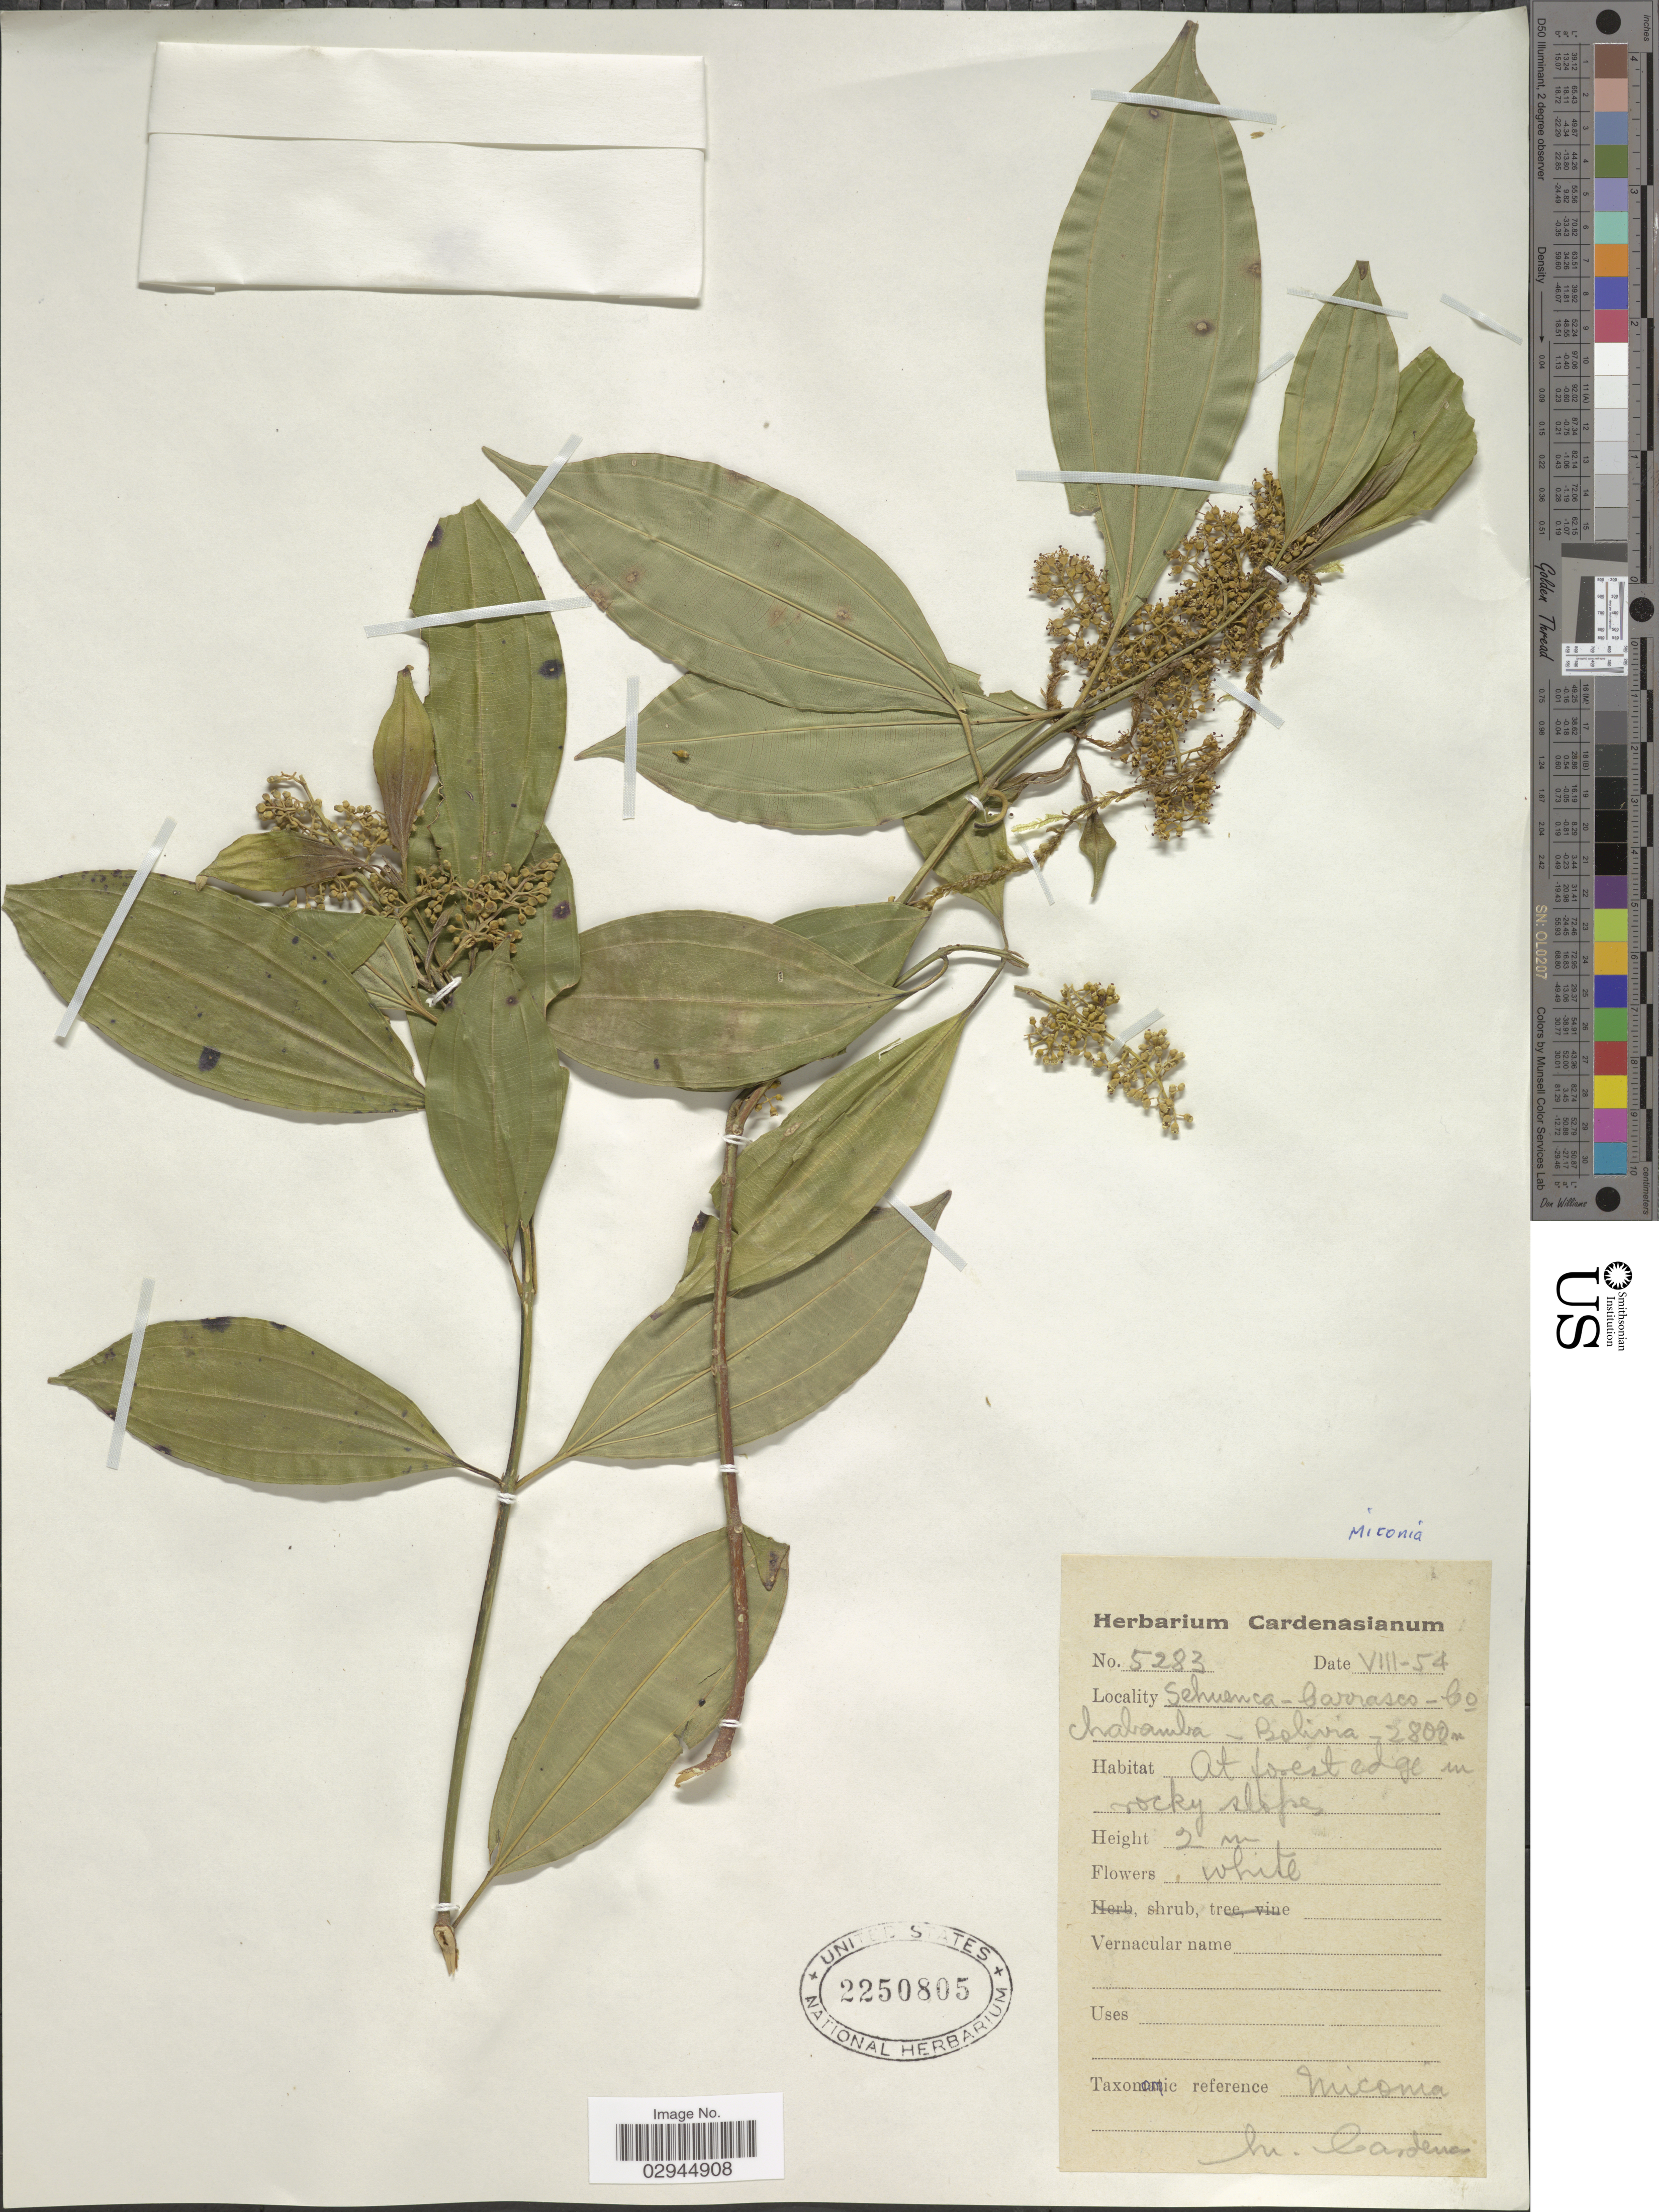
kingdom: Plantae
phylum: Tracheophyta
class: Magnoliopsida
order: Myrtales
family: Melastomataceae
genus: Miconia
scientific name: Miconia sp.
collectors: M. Cárdenas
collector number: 5283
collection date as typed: Transcribed d/m/y: /8/54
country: Bolivia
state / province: Cochabamba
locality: Sehuenca - Carrasco- Cochabamba.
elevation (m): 2800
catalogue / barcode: US 2250805